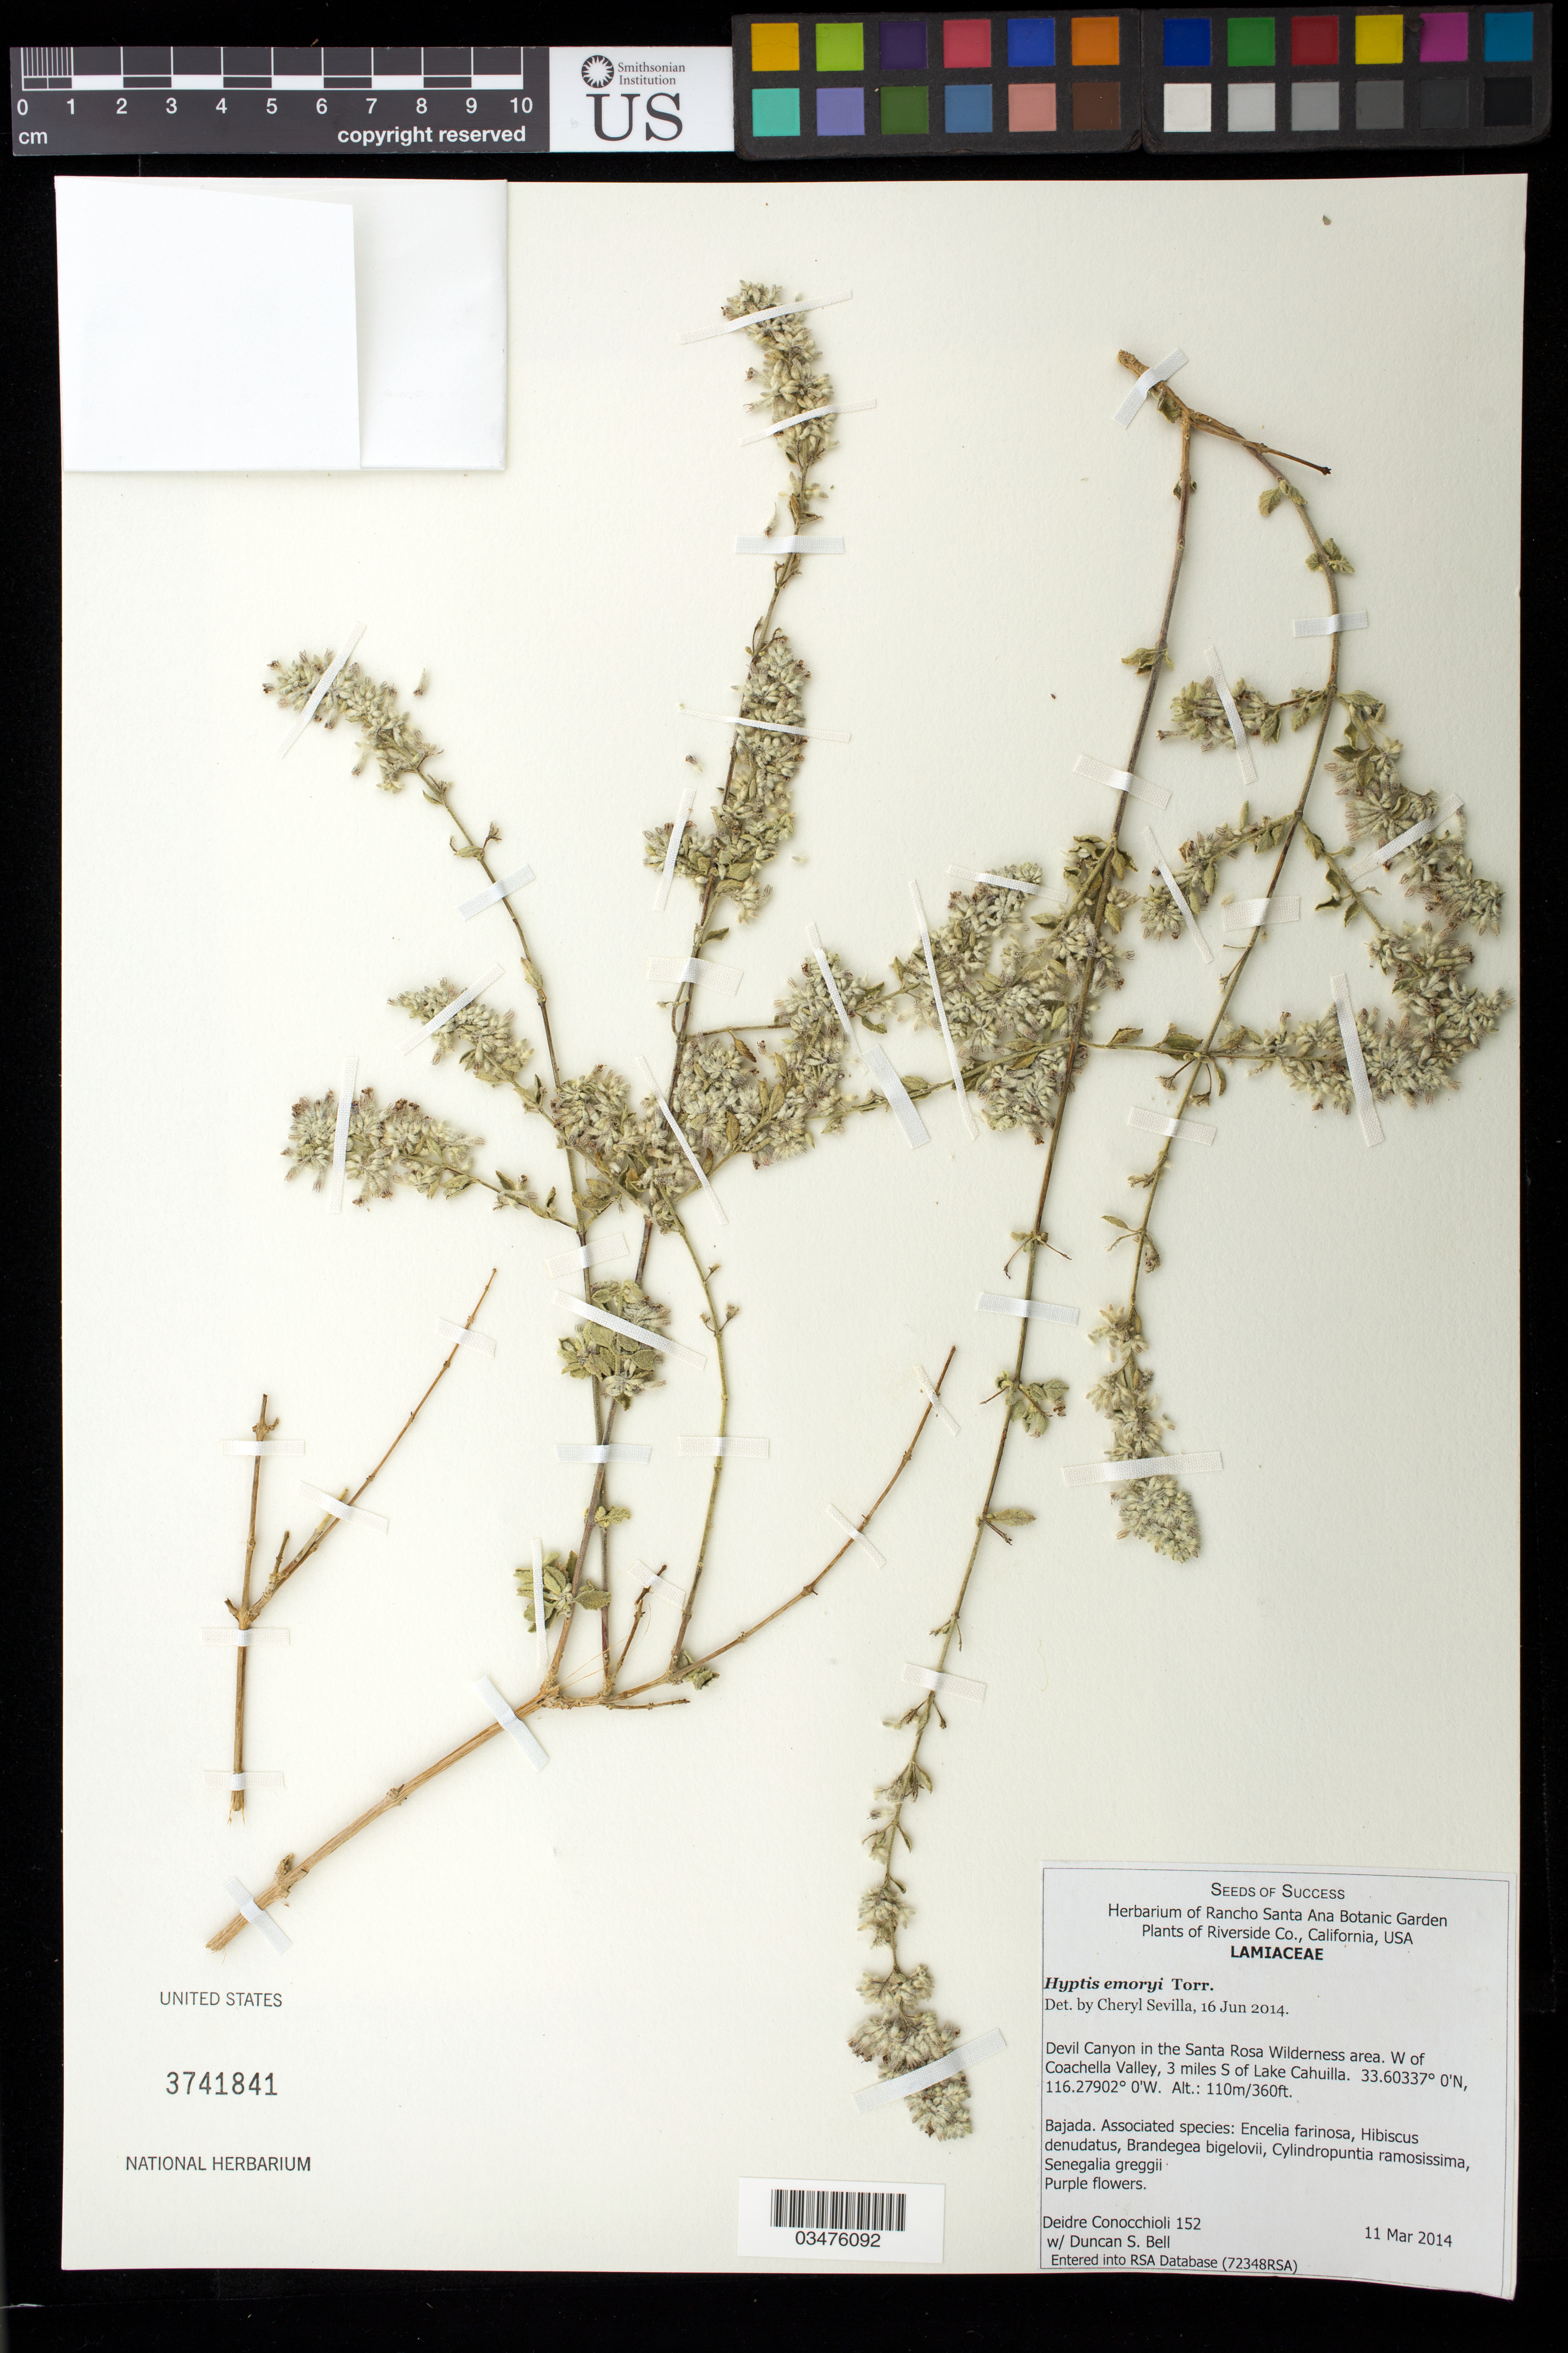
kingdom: Plantae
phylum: Tracheophyta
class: Magnoliopsida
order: Lamiales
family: Lamiaceae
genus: Hyptis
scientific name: Hyptis emoryi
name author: Torr. in Ives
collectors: D. Conocchioli & D. S. Bell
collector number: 152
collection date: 2014-03-11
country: United States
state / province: California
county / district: Riverside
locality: Devil Canyon in the Santa Rosa Wilderness area. W of Coachella Valley, 3 mi. S of Lake Cahuilla.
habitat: Bajada. With Encelia farinosa, Hibiscus denudatus, ect.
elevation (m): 110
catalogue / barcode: US 3741841